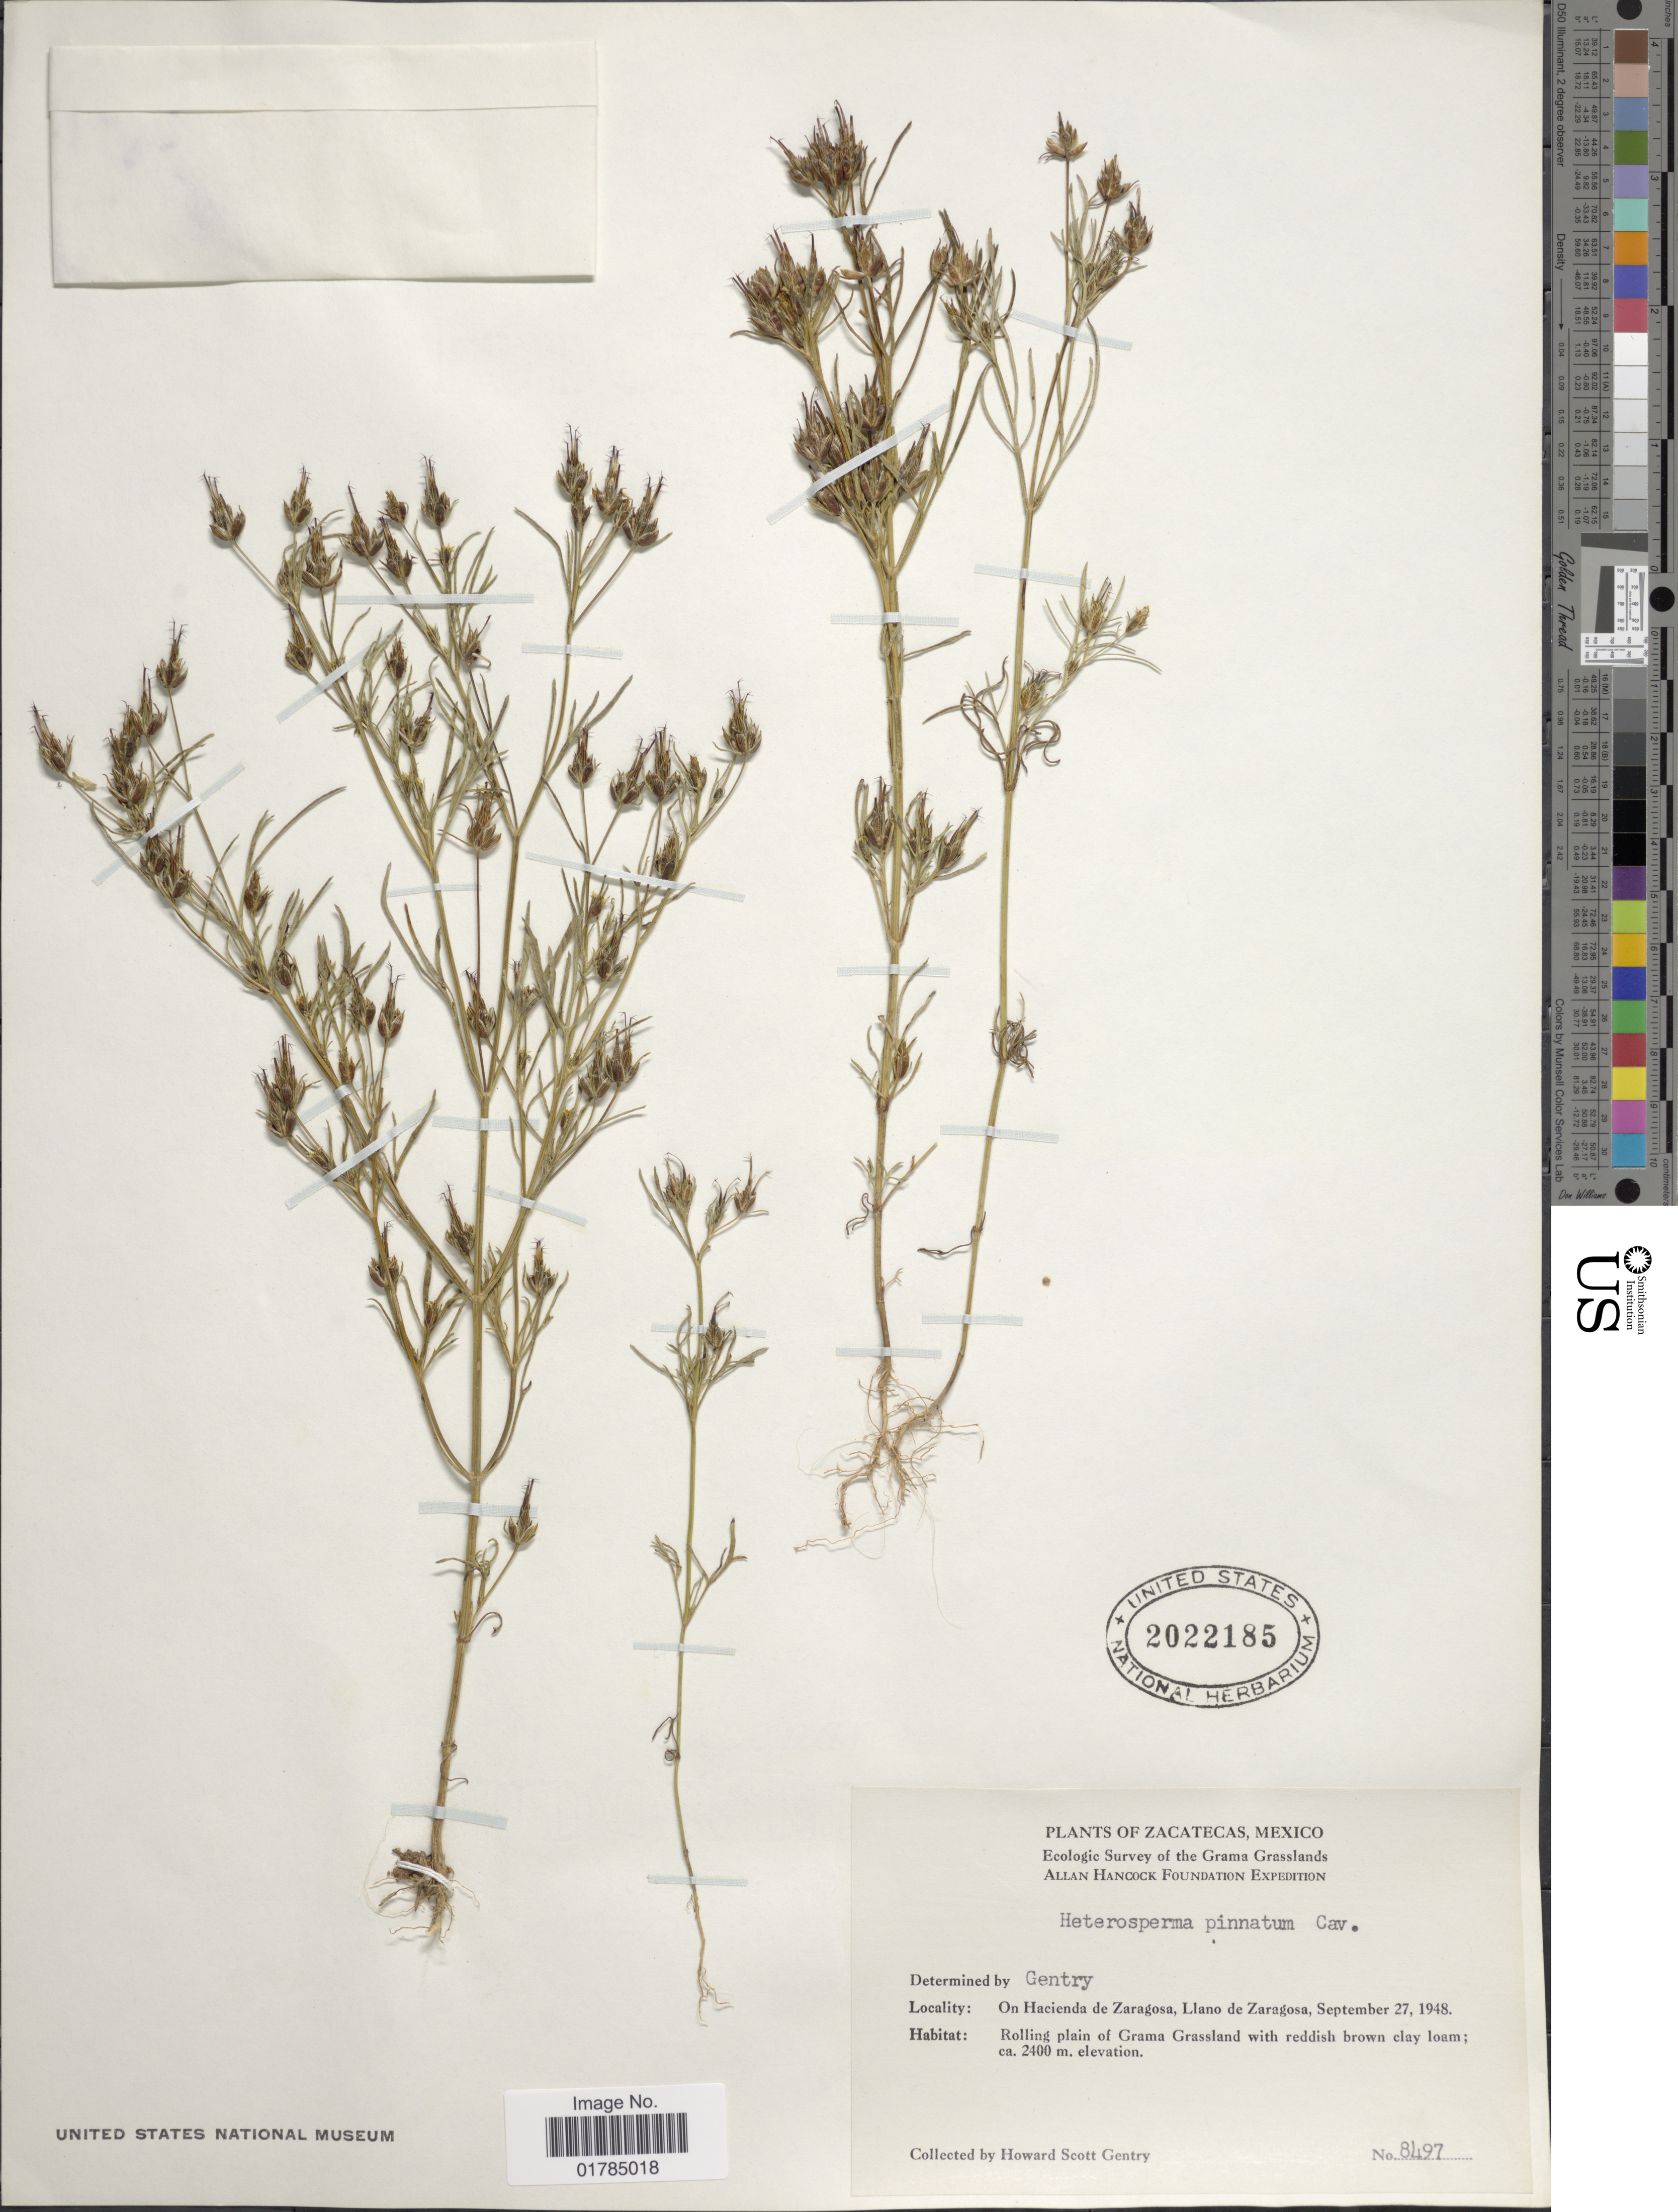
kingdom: Plantae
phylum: Tracheophyta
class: Magnoliopsida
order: Asterales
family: Asteraceae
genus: Heterosperma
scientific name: Heterosperma pinnatum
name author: Cav.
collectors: H. S. Gentry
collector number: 8497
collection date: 1948-09-27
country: Mexico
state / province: Zacatecas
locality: On Hacienda de Zaragosa, Llano de Zaragosa. Grama Grasslands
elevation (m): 2400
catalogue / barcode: US 2022185